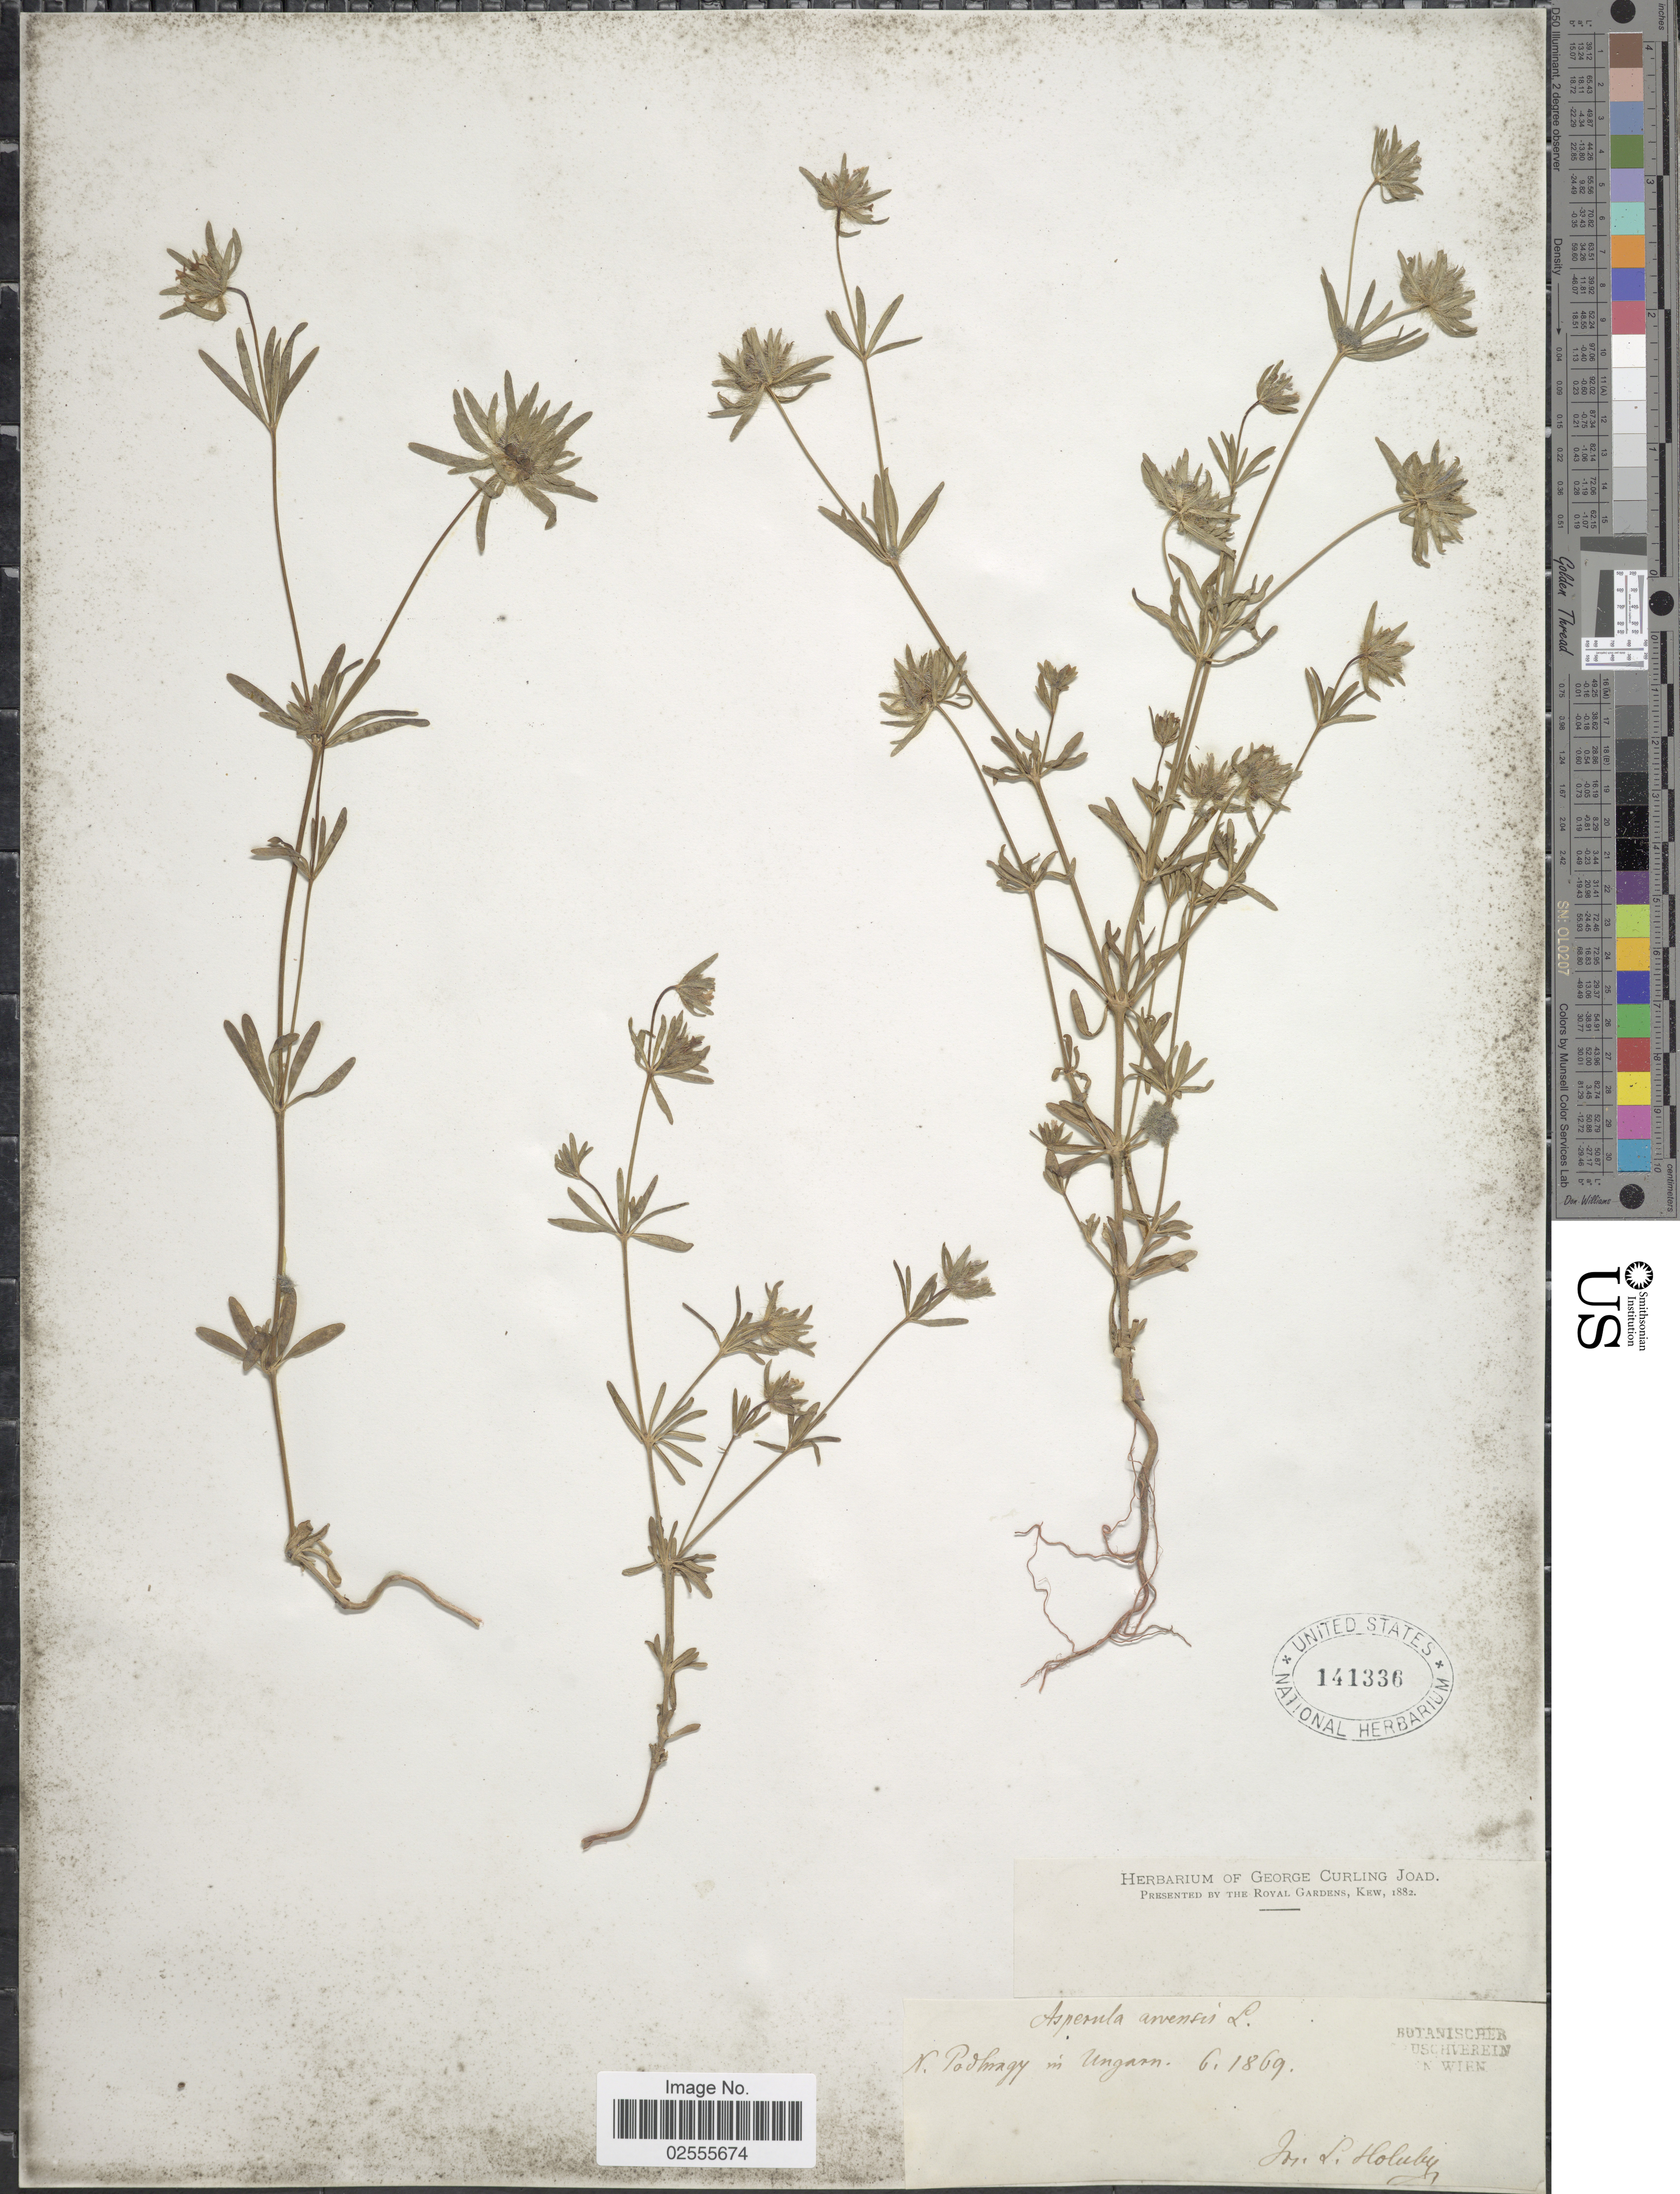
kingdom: Plantae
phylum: Tracheophyta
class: Magnoliopsida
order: Gentianales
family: Rubiaceae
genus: Asperula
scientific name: Asperula arvensis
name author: L.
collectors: J. Holuby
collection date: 1869-06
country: Hungary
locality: N. Podhragy [interpreted] in Ungarn.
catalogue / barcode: US 141336